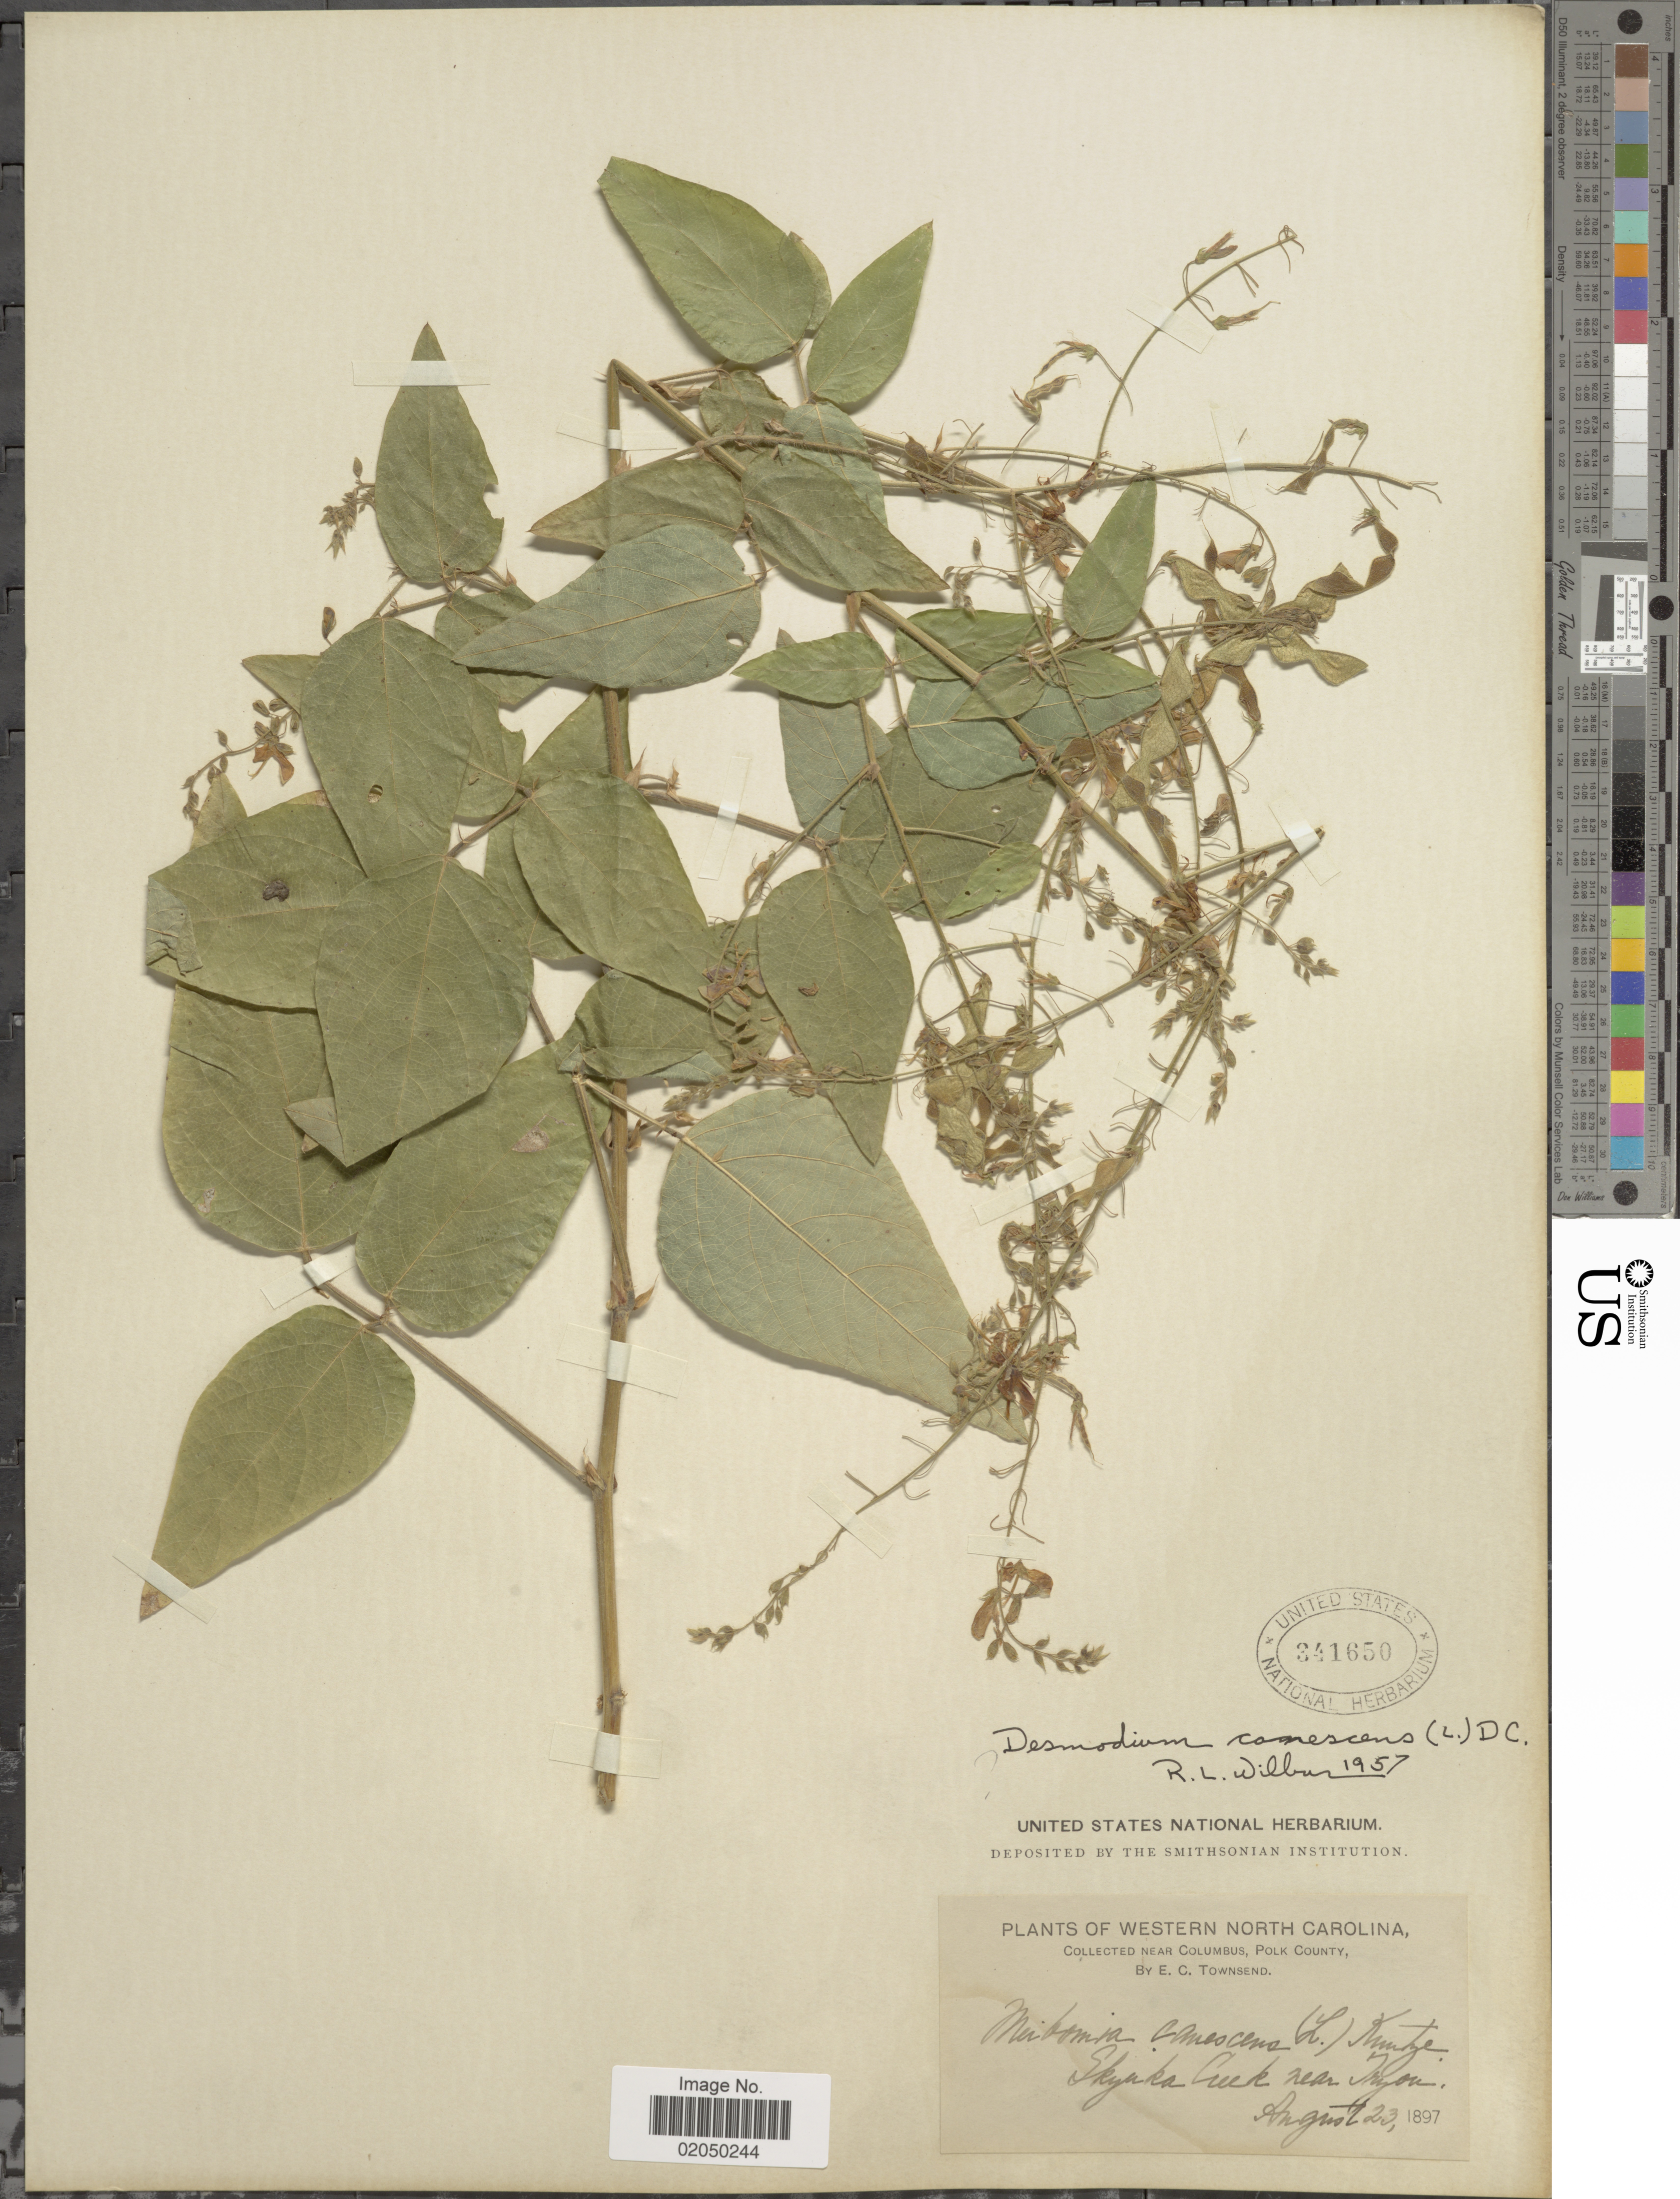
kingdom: Plantae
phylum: Tracheophyta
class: Magnoliopsida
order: Fabales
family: Fabaceae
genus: Desmodium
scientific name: Desmodium canescens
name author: (L.) DC.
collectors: E. C. Townsend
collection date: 1897-08-23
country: United States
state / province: North Carolina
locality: Western North Carolina, near Colombus, Polk County, Skyuka Creek near Tryon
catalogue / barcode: US 341650